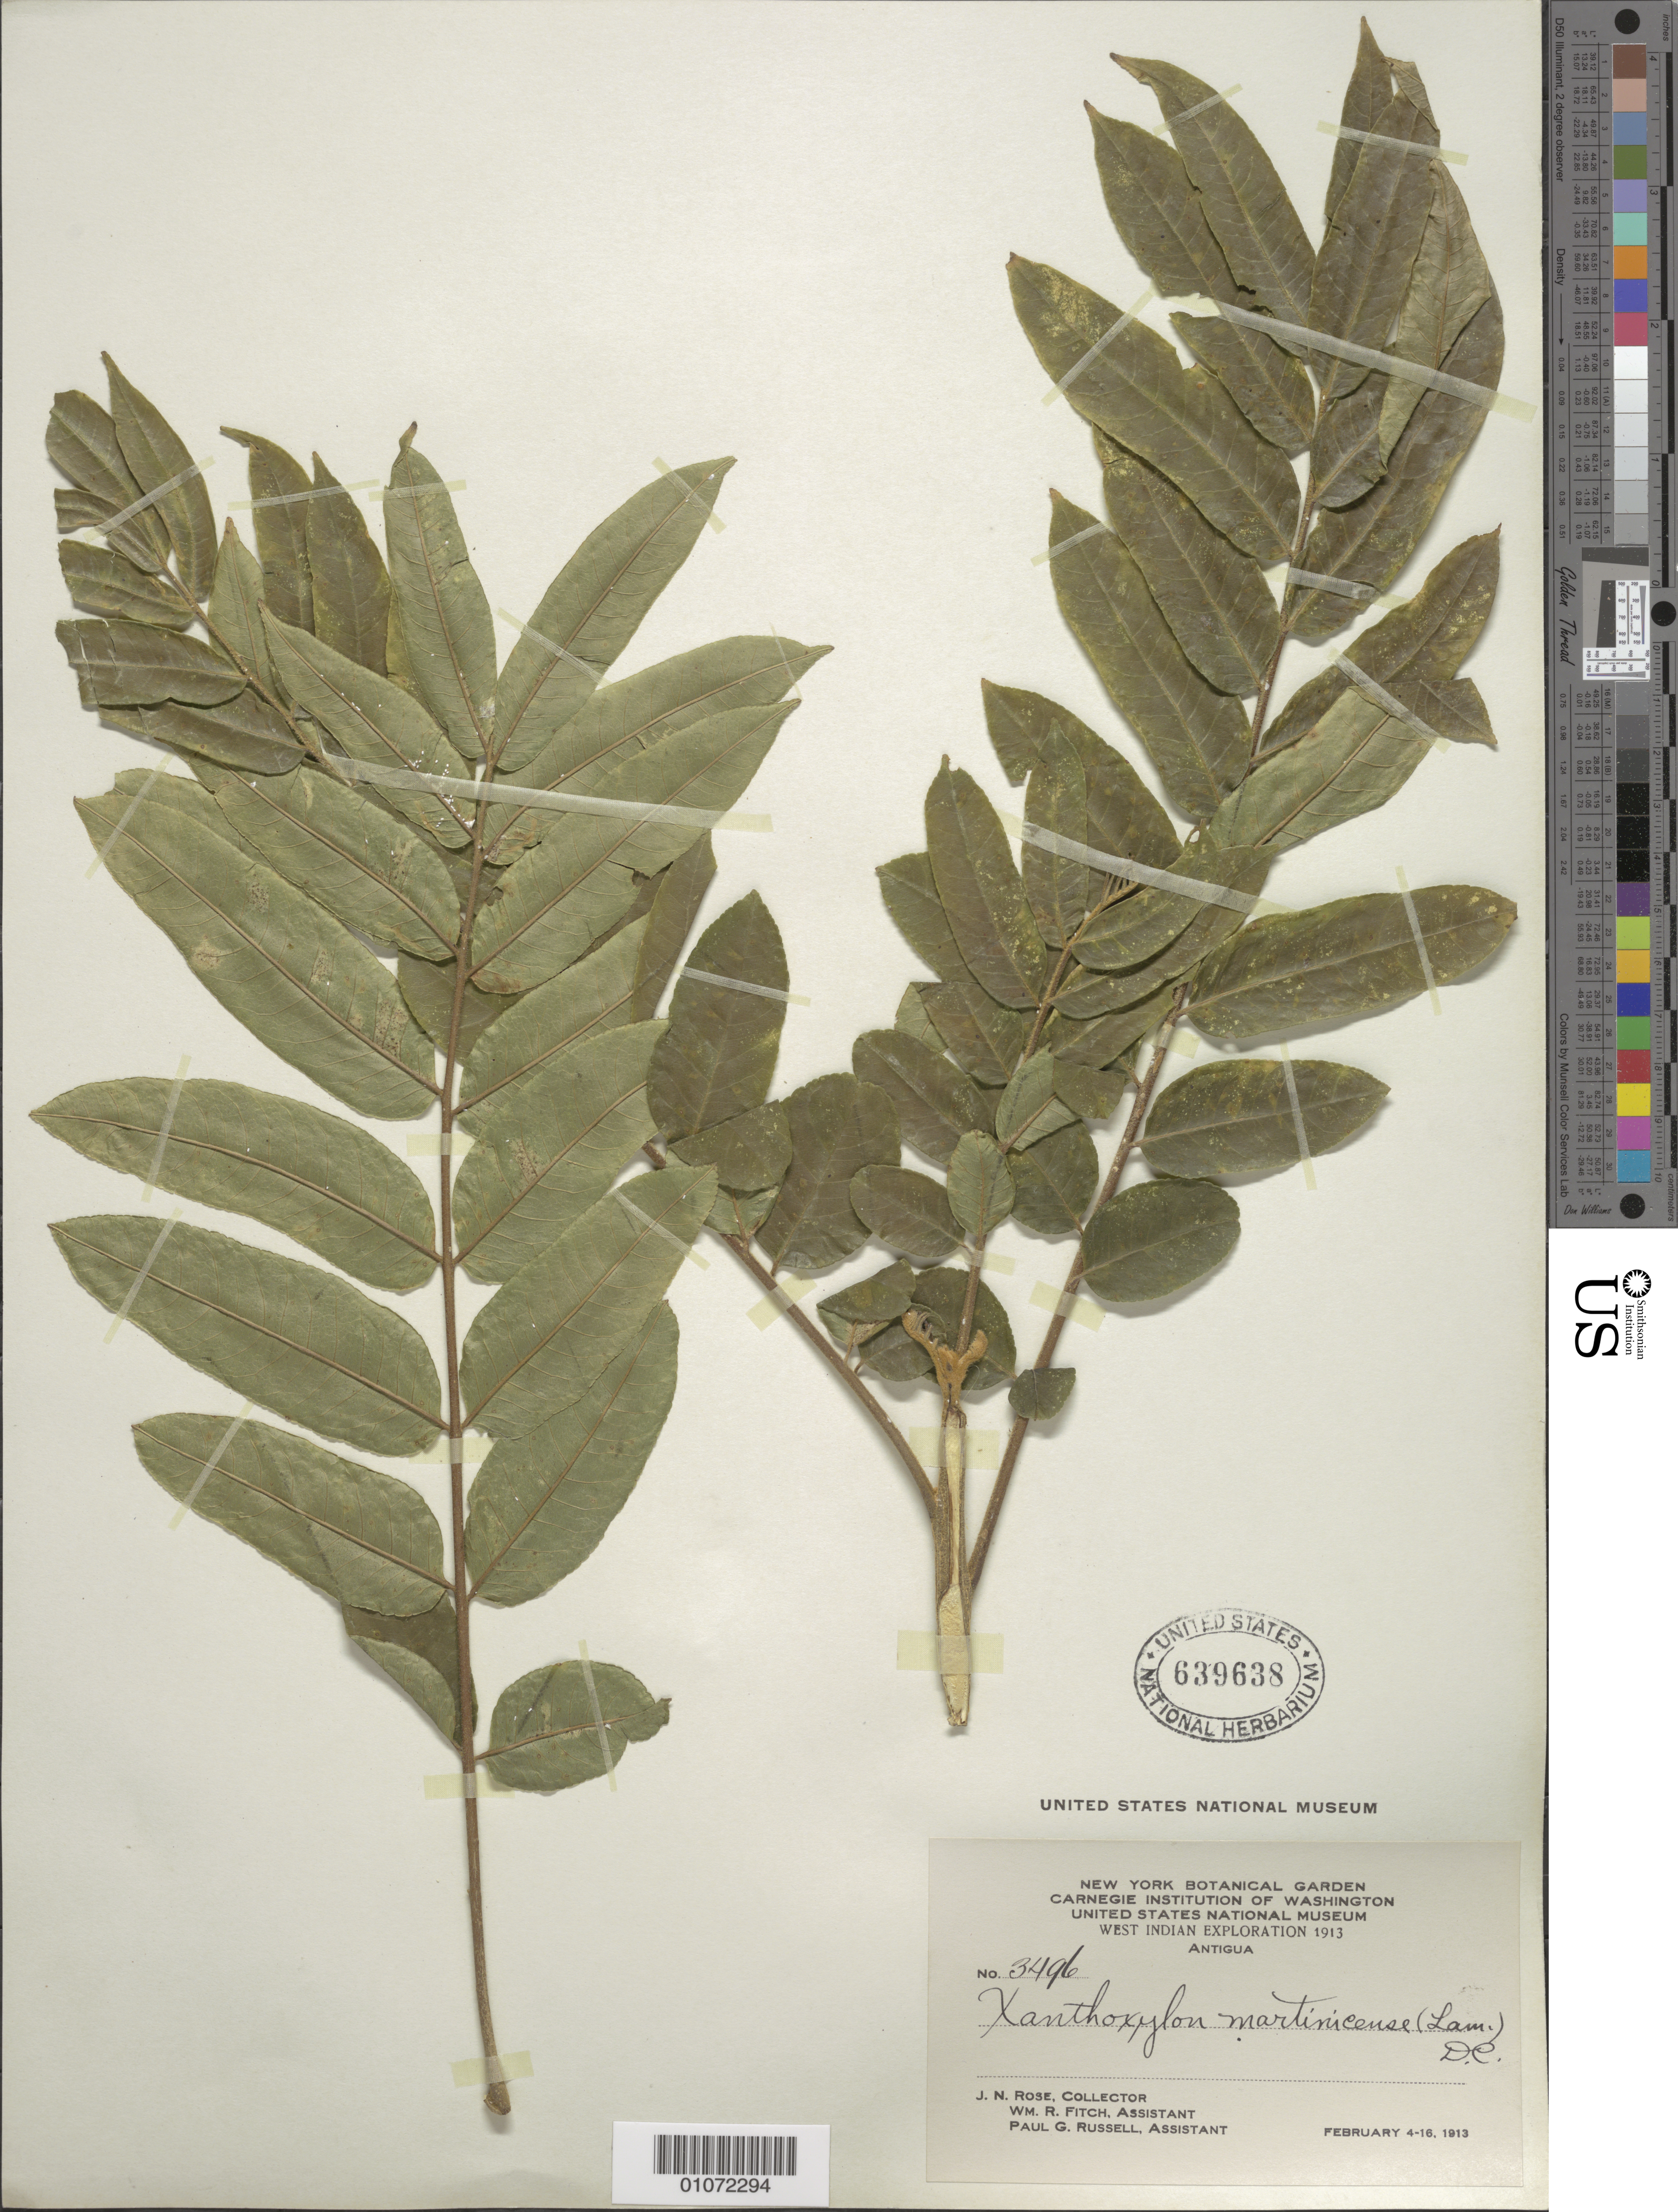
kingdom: Plantae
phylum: Tracheophyta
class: Magnoliopsida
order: Sapindales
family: Rutaceae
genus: Zanthoxylum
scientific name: Zanthoxylum martinicense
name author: (Lam.) DC.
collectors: J. N. Rose, W. R. Fitch & P. G. Russell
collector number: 3496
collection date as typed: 04 Feb 1913 to 16 Feb 1913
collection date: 1913-02-04/1913-02-16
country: Antigua and Barbuda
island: Leeward Is.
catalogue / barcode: US 639638